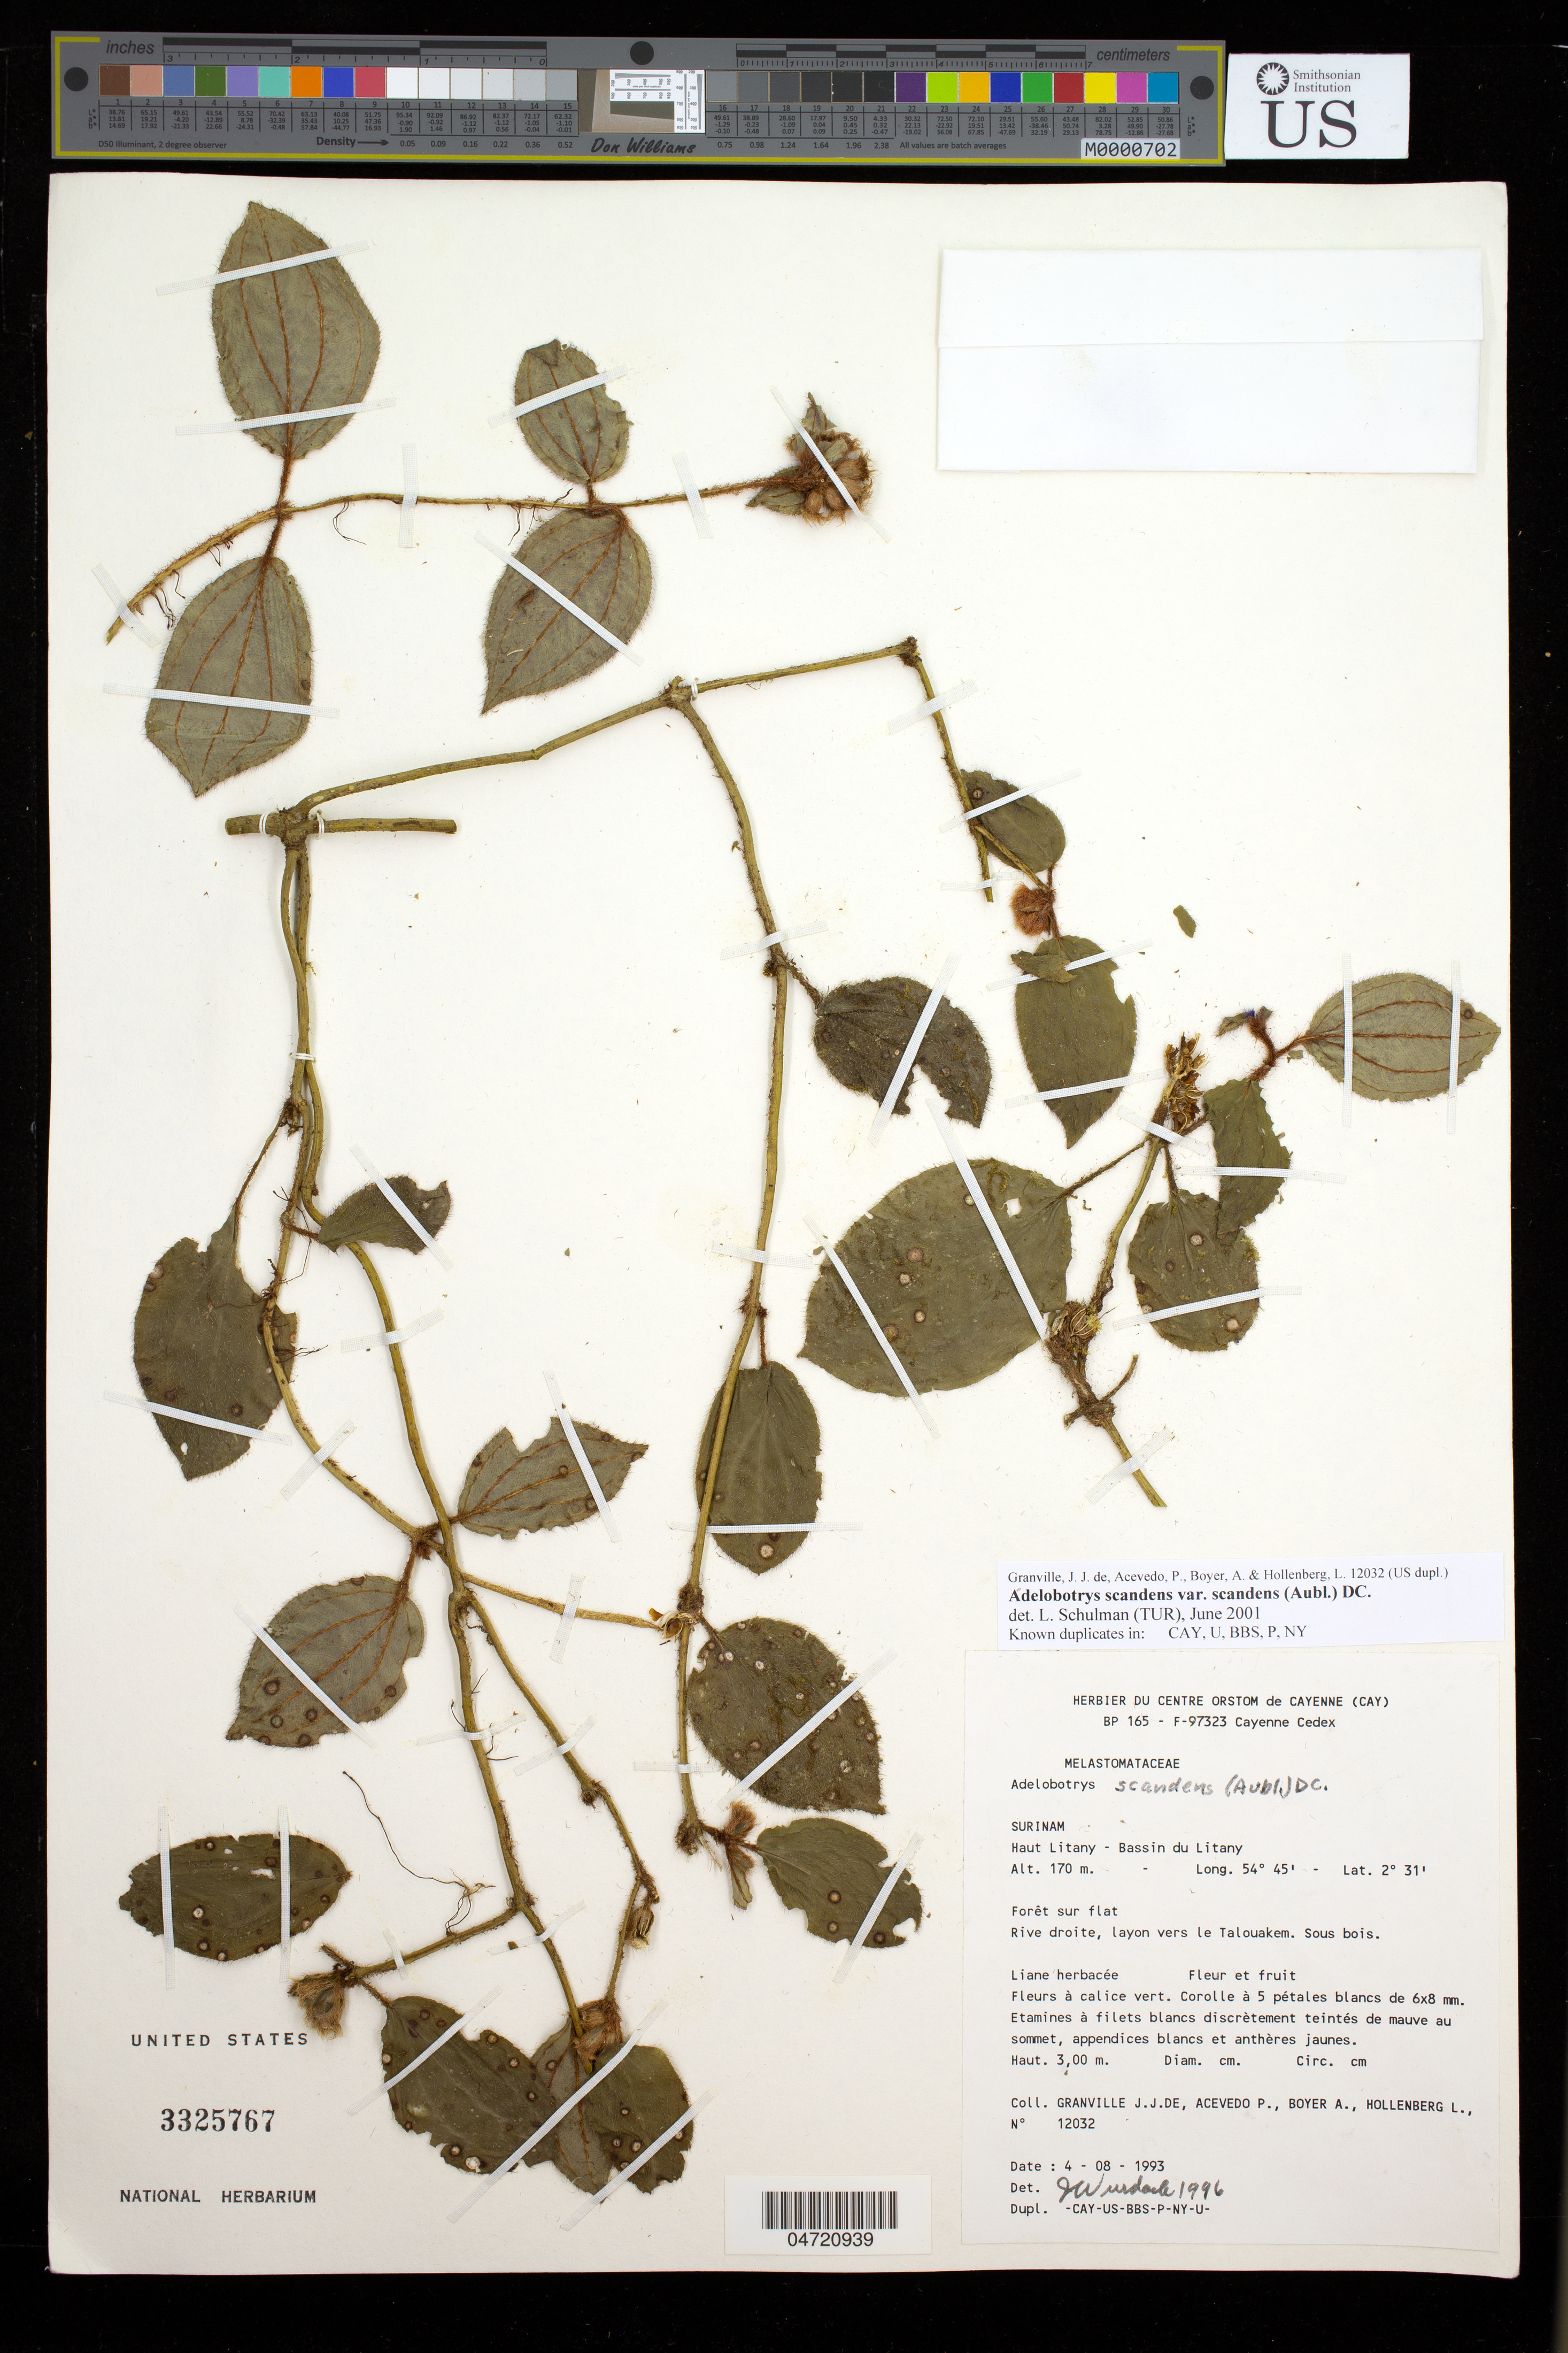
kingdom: Plantae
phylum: Tracheophyta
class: Magnoliopsida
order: Myrtales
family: Melastomataceae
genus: Adelobotrys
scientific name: Adelobotrys scandens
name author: (Aubl.) DC.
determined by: Schulman, Leif, (TUR), University of Turku (FINLAND)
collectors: J.-J. de Granville, P. Acevedo-Rodr., A. Boyer & L. Hollenberg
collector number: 12032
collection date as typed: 4-Aug-93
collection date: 1993-08-04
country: Suriname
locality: Haut Litany, Bassin du Litany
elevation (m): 170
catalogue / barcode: US 3325767